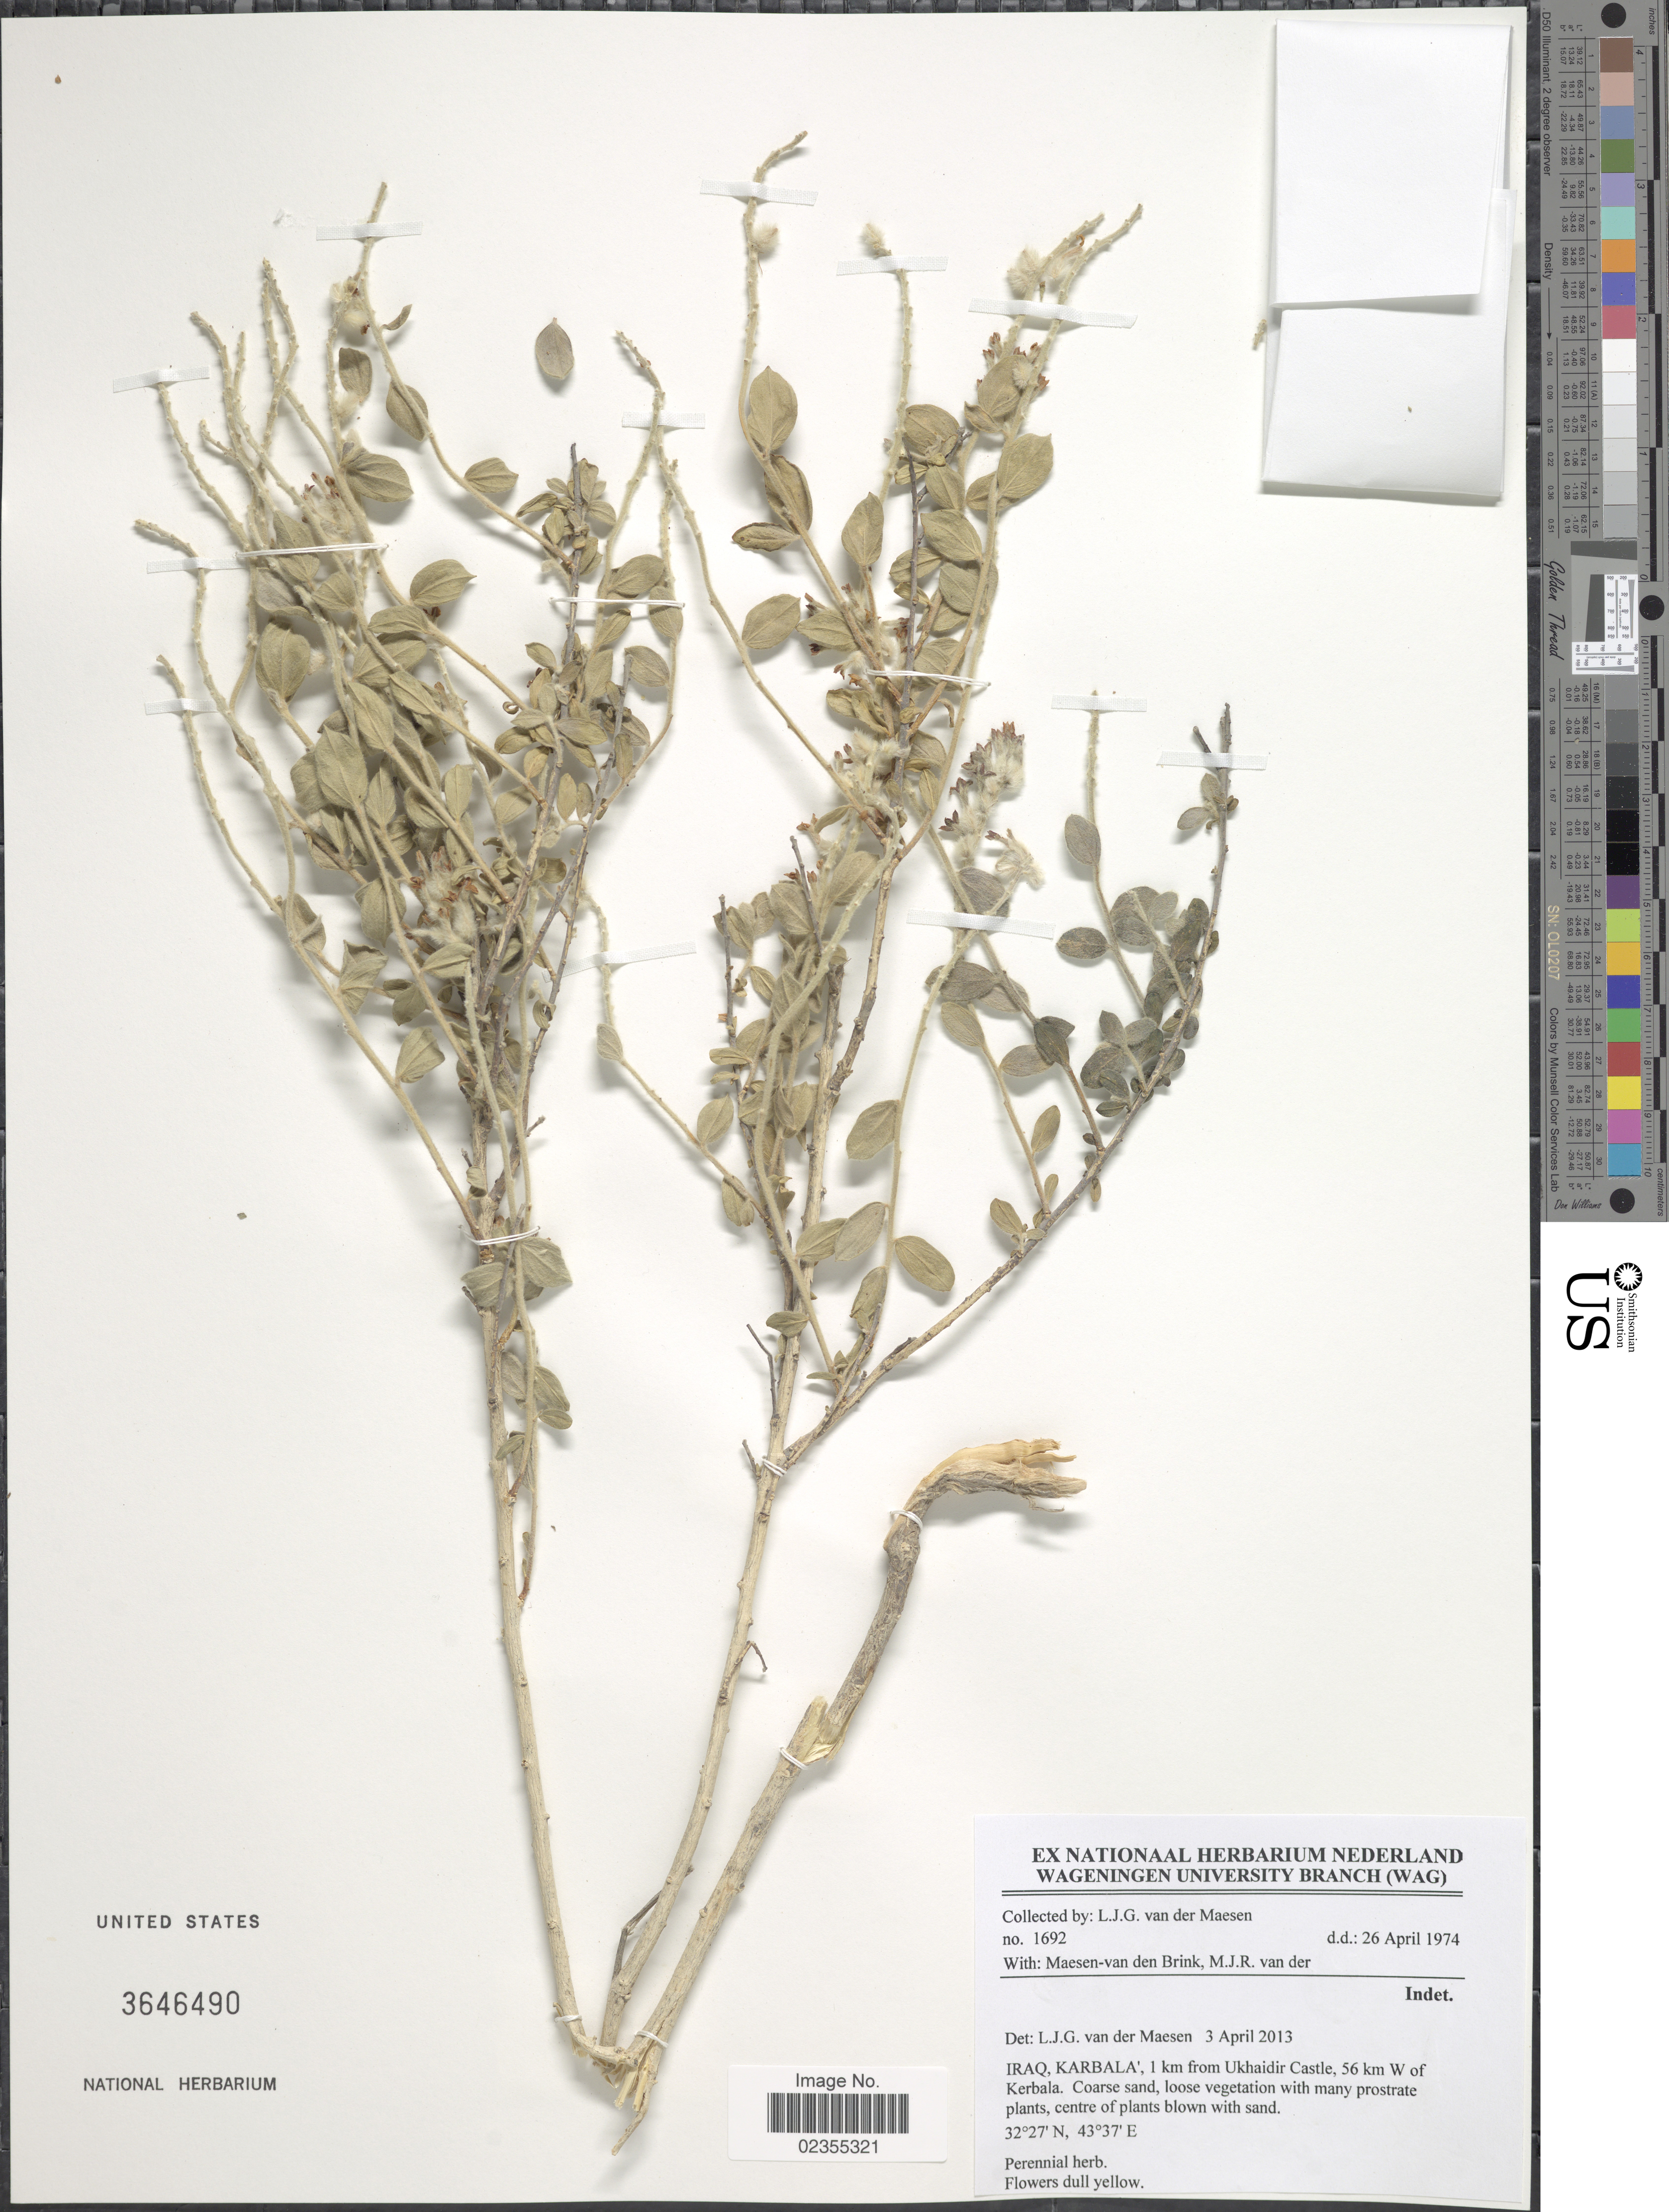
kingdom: Plantae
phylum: Tracheophyta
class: Magnoliopsida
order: Fabales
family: Fabaceae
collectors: L. van der Maesen, M. Maesen-van den Brink & v. M. J. R.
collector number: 1692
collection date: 1974-04-26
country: Iraq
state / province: Al Karbala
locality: Karbala' 1 km from Ukhaidar Castle, 56 km W of Kerbala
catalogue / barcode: US 3646490